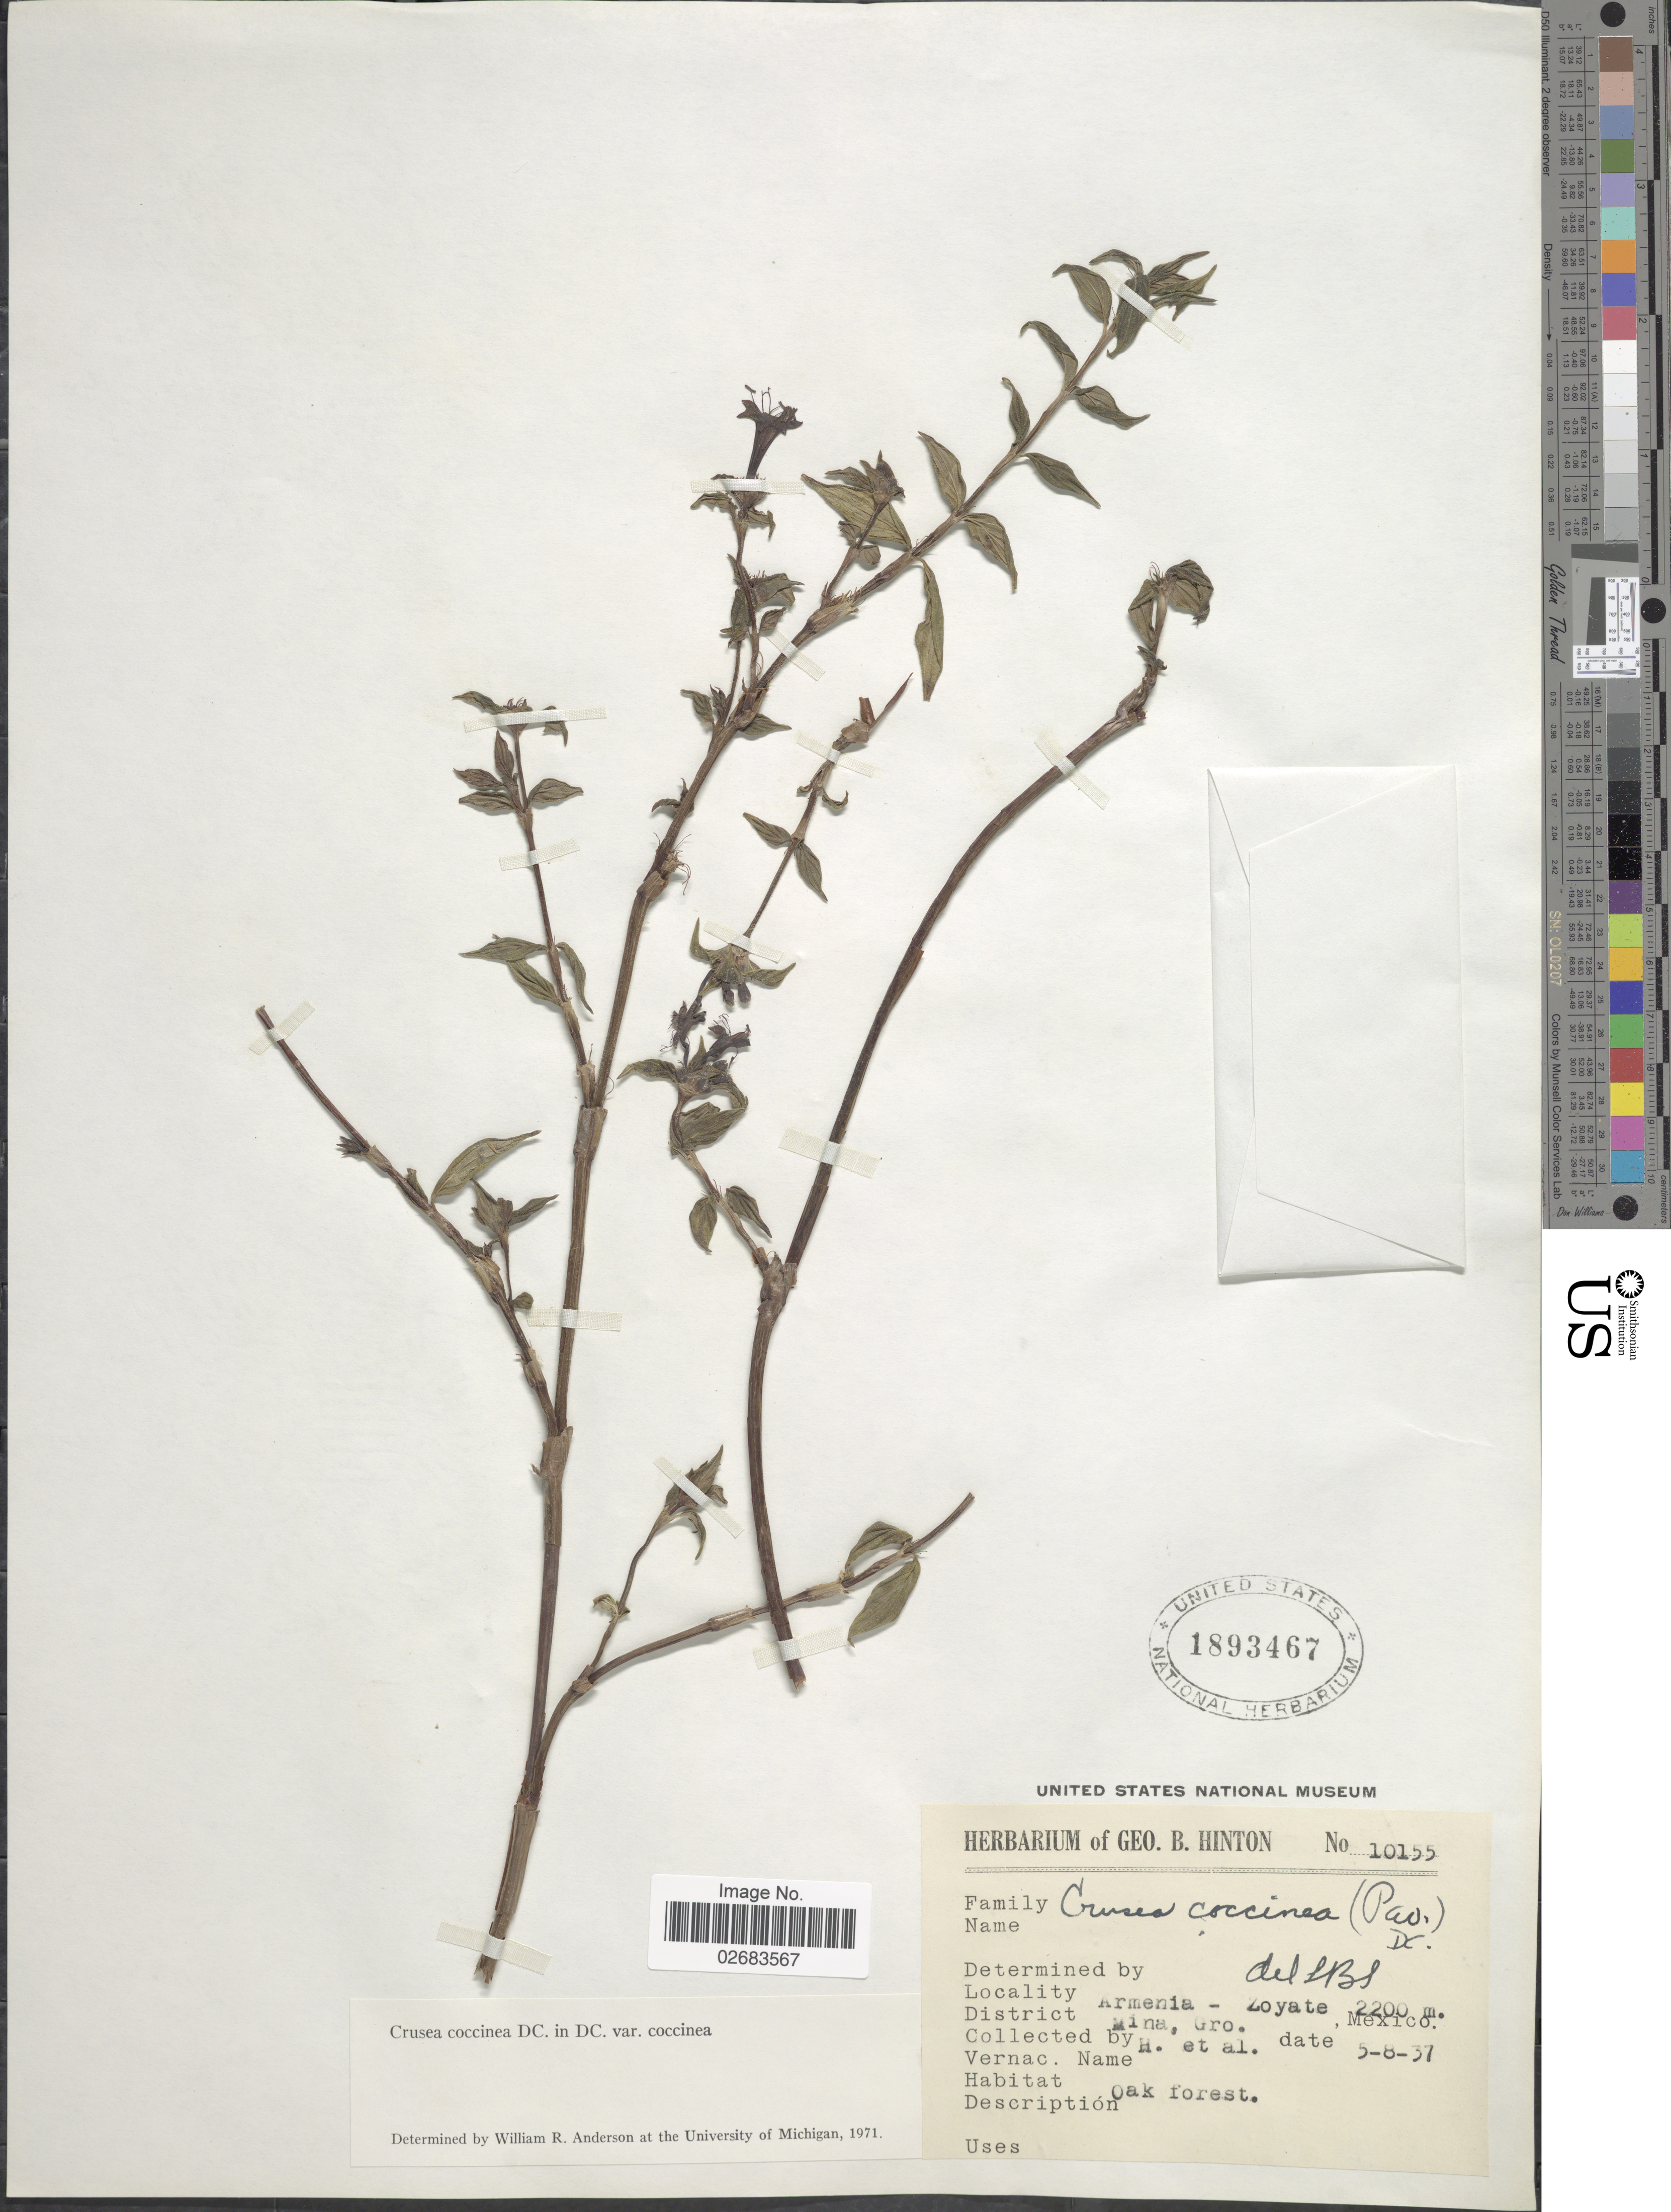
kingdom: Plantae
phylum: Tracheophyta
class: Magnoliopsida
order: Gentianales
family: Rubiaceae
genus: Crusea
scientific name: Crusea coccinea var. coccinea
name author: DC.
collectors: G. B. Hinton & et al.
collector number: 10155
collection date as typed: Transcribed d/m/y: 8/5/37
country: Mexico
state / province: Guerrero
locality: Armenia-Zoyate. District Mina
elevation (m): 2200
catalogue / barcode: US 1893467